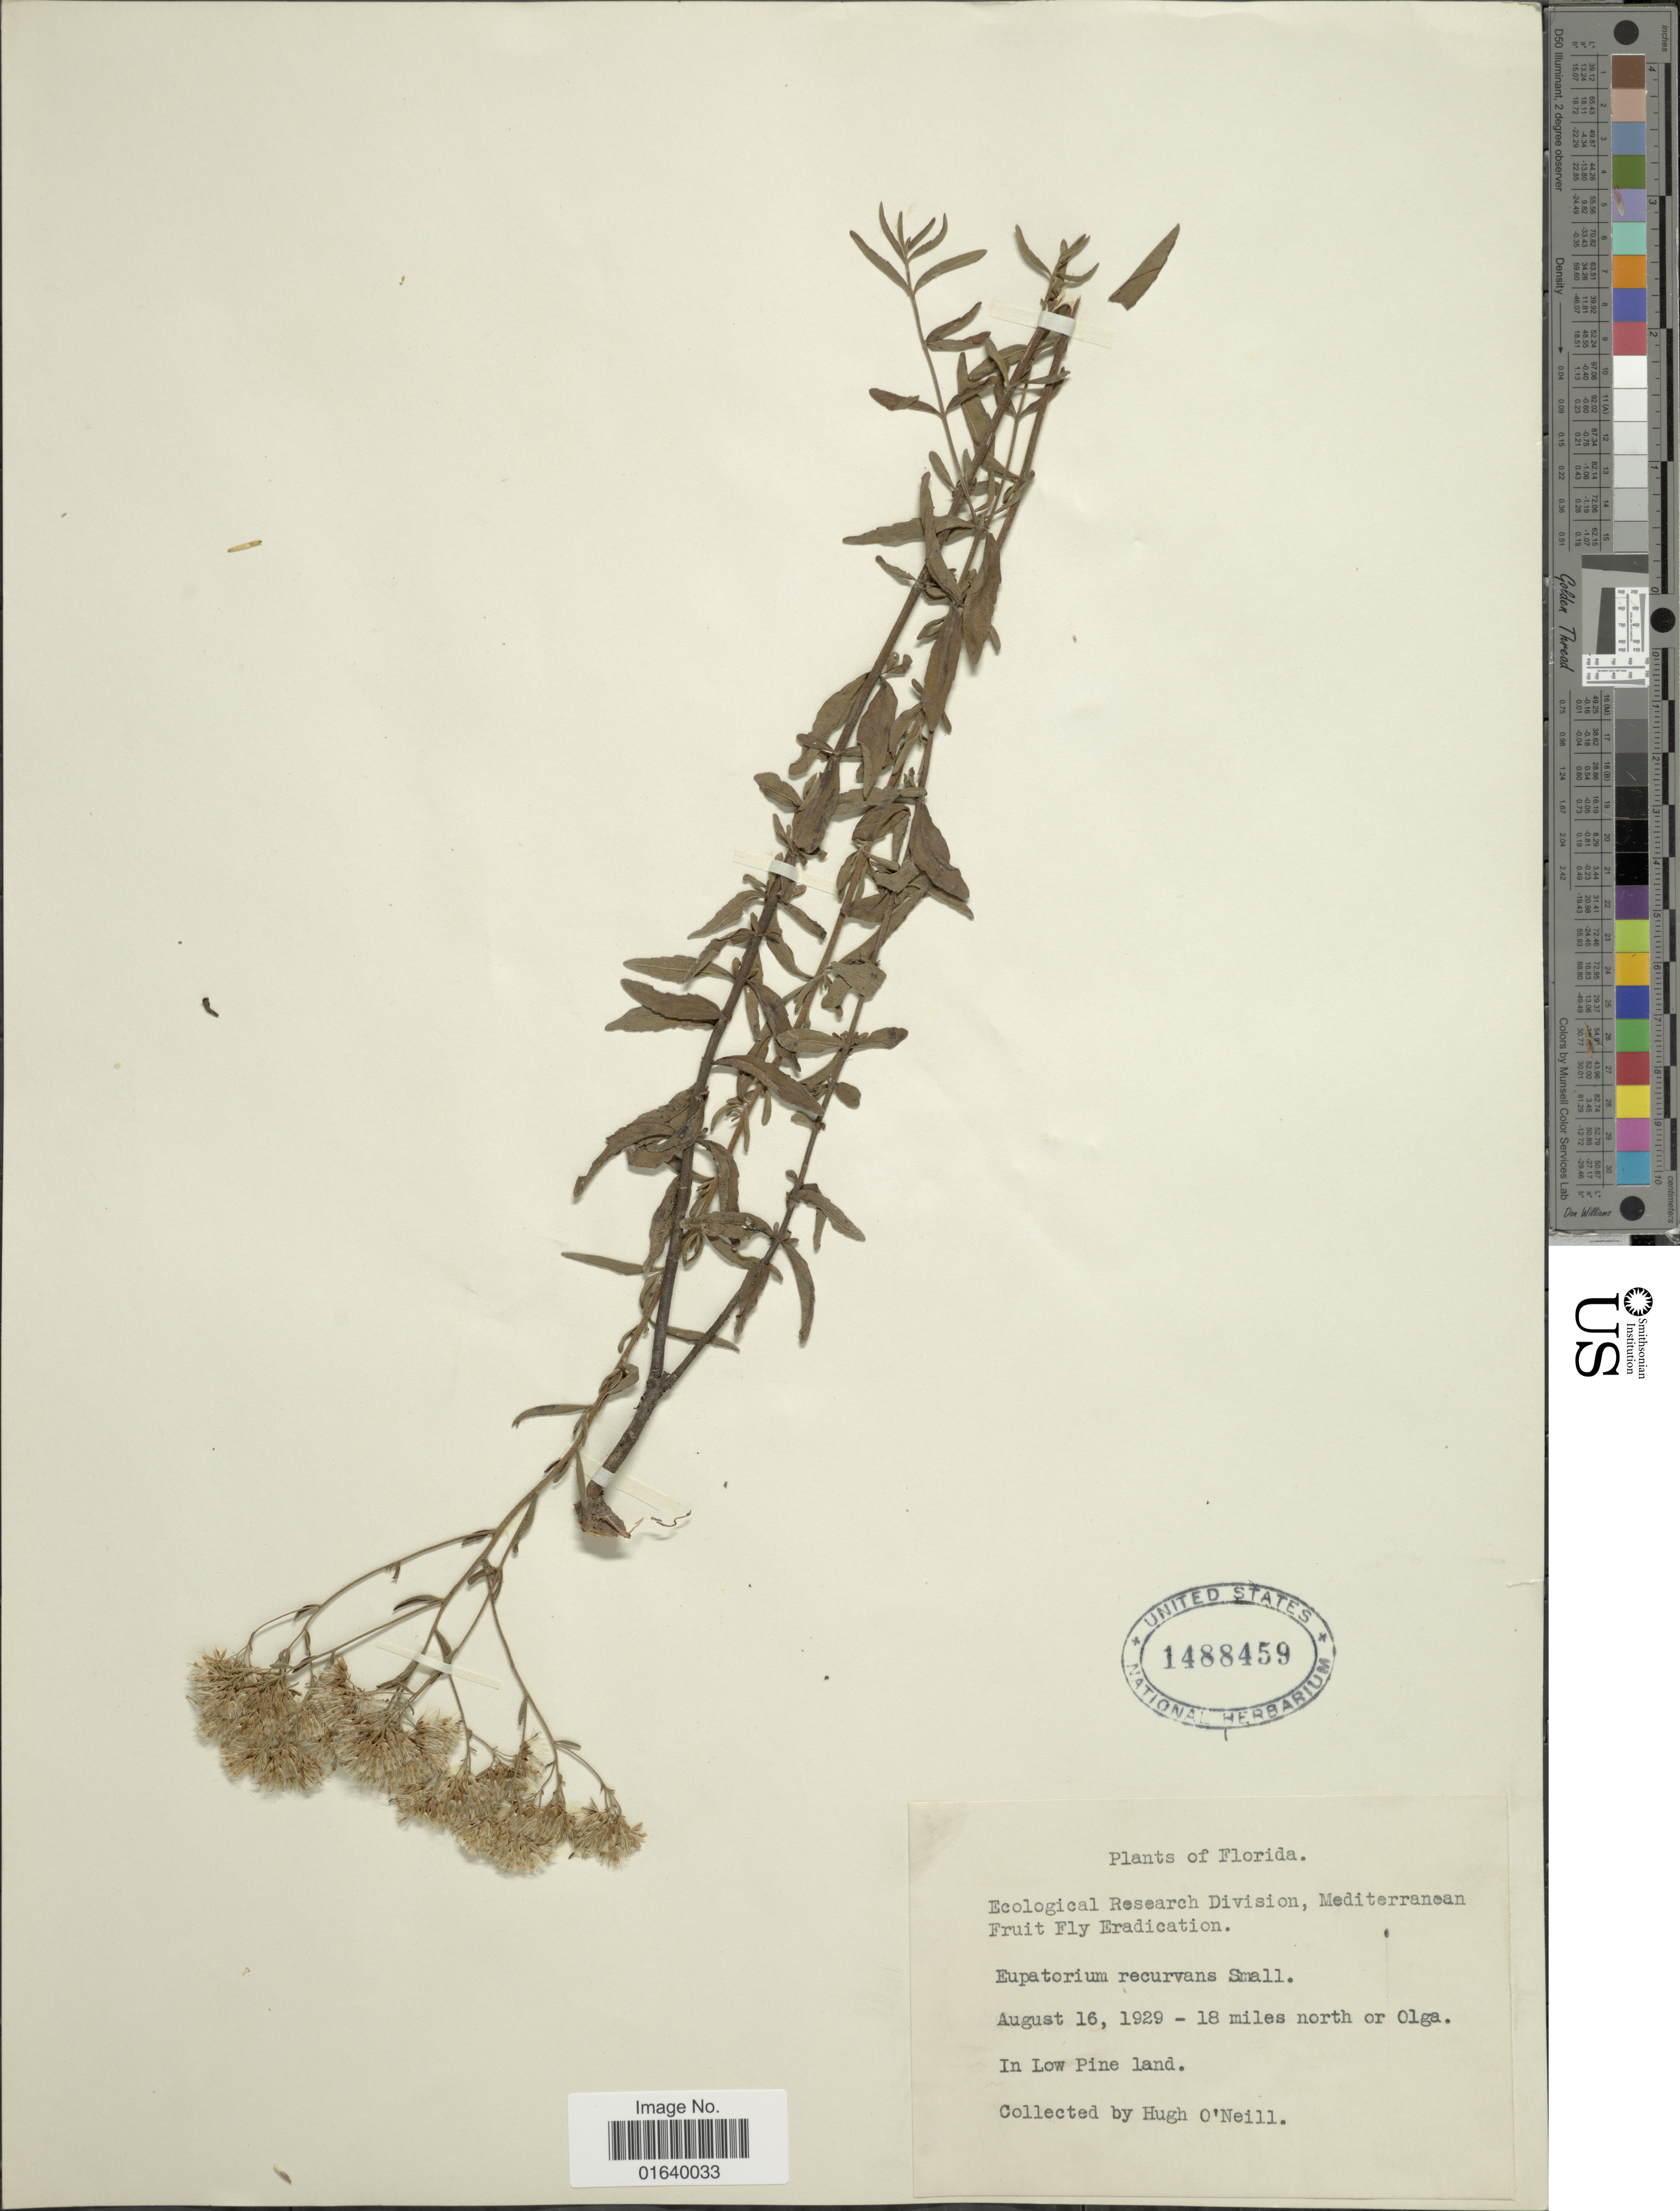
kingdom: Plantae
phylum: Tracheophyta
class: Magnoliopsida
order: Asterales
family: Asteraceae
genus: Eupatorium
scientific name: Eupatorium recurvans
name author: Small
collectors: H. O'neil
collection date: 1929-08-16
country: United States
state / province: Florida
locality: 18 miles north or Olga, in low Pineland.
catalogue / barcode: US 1488459